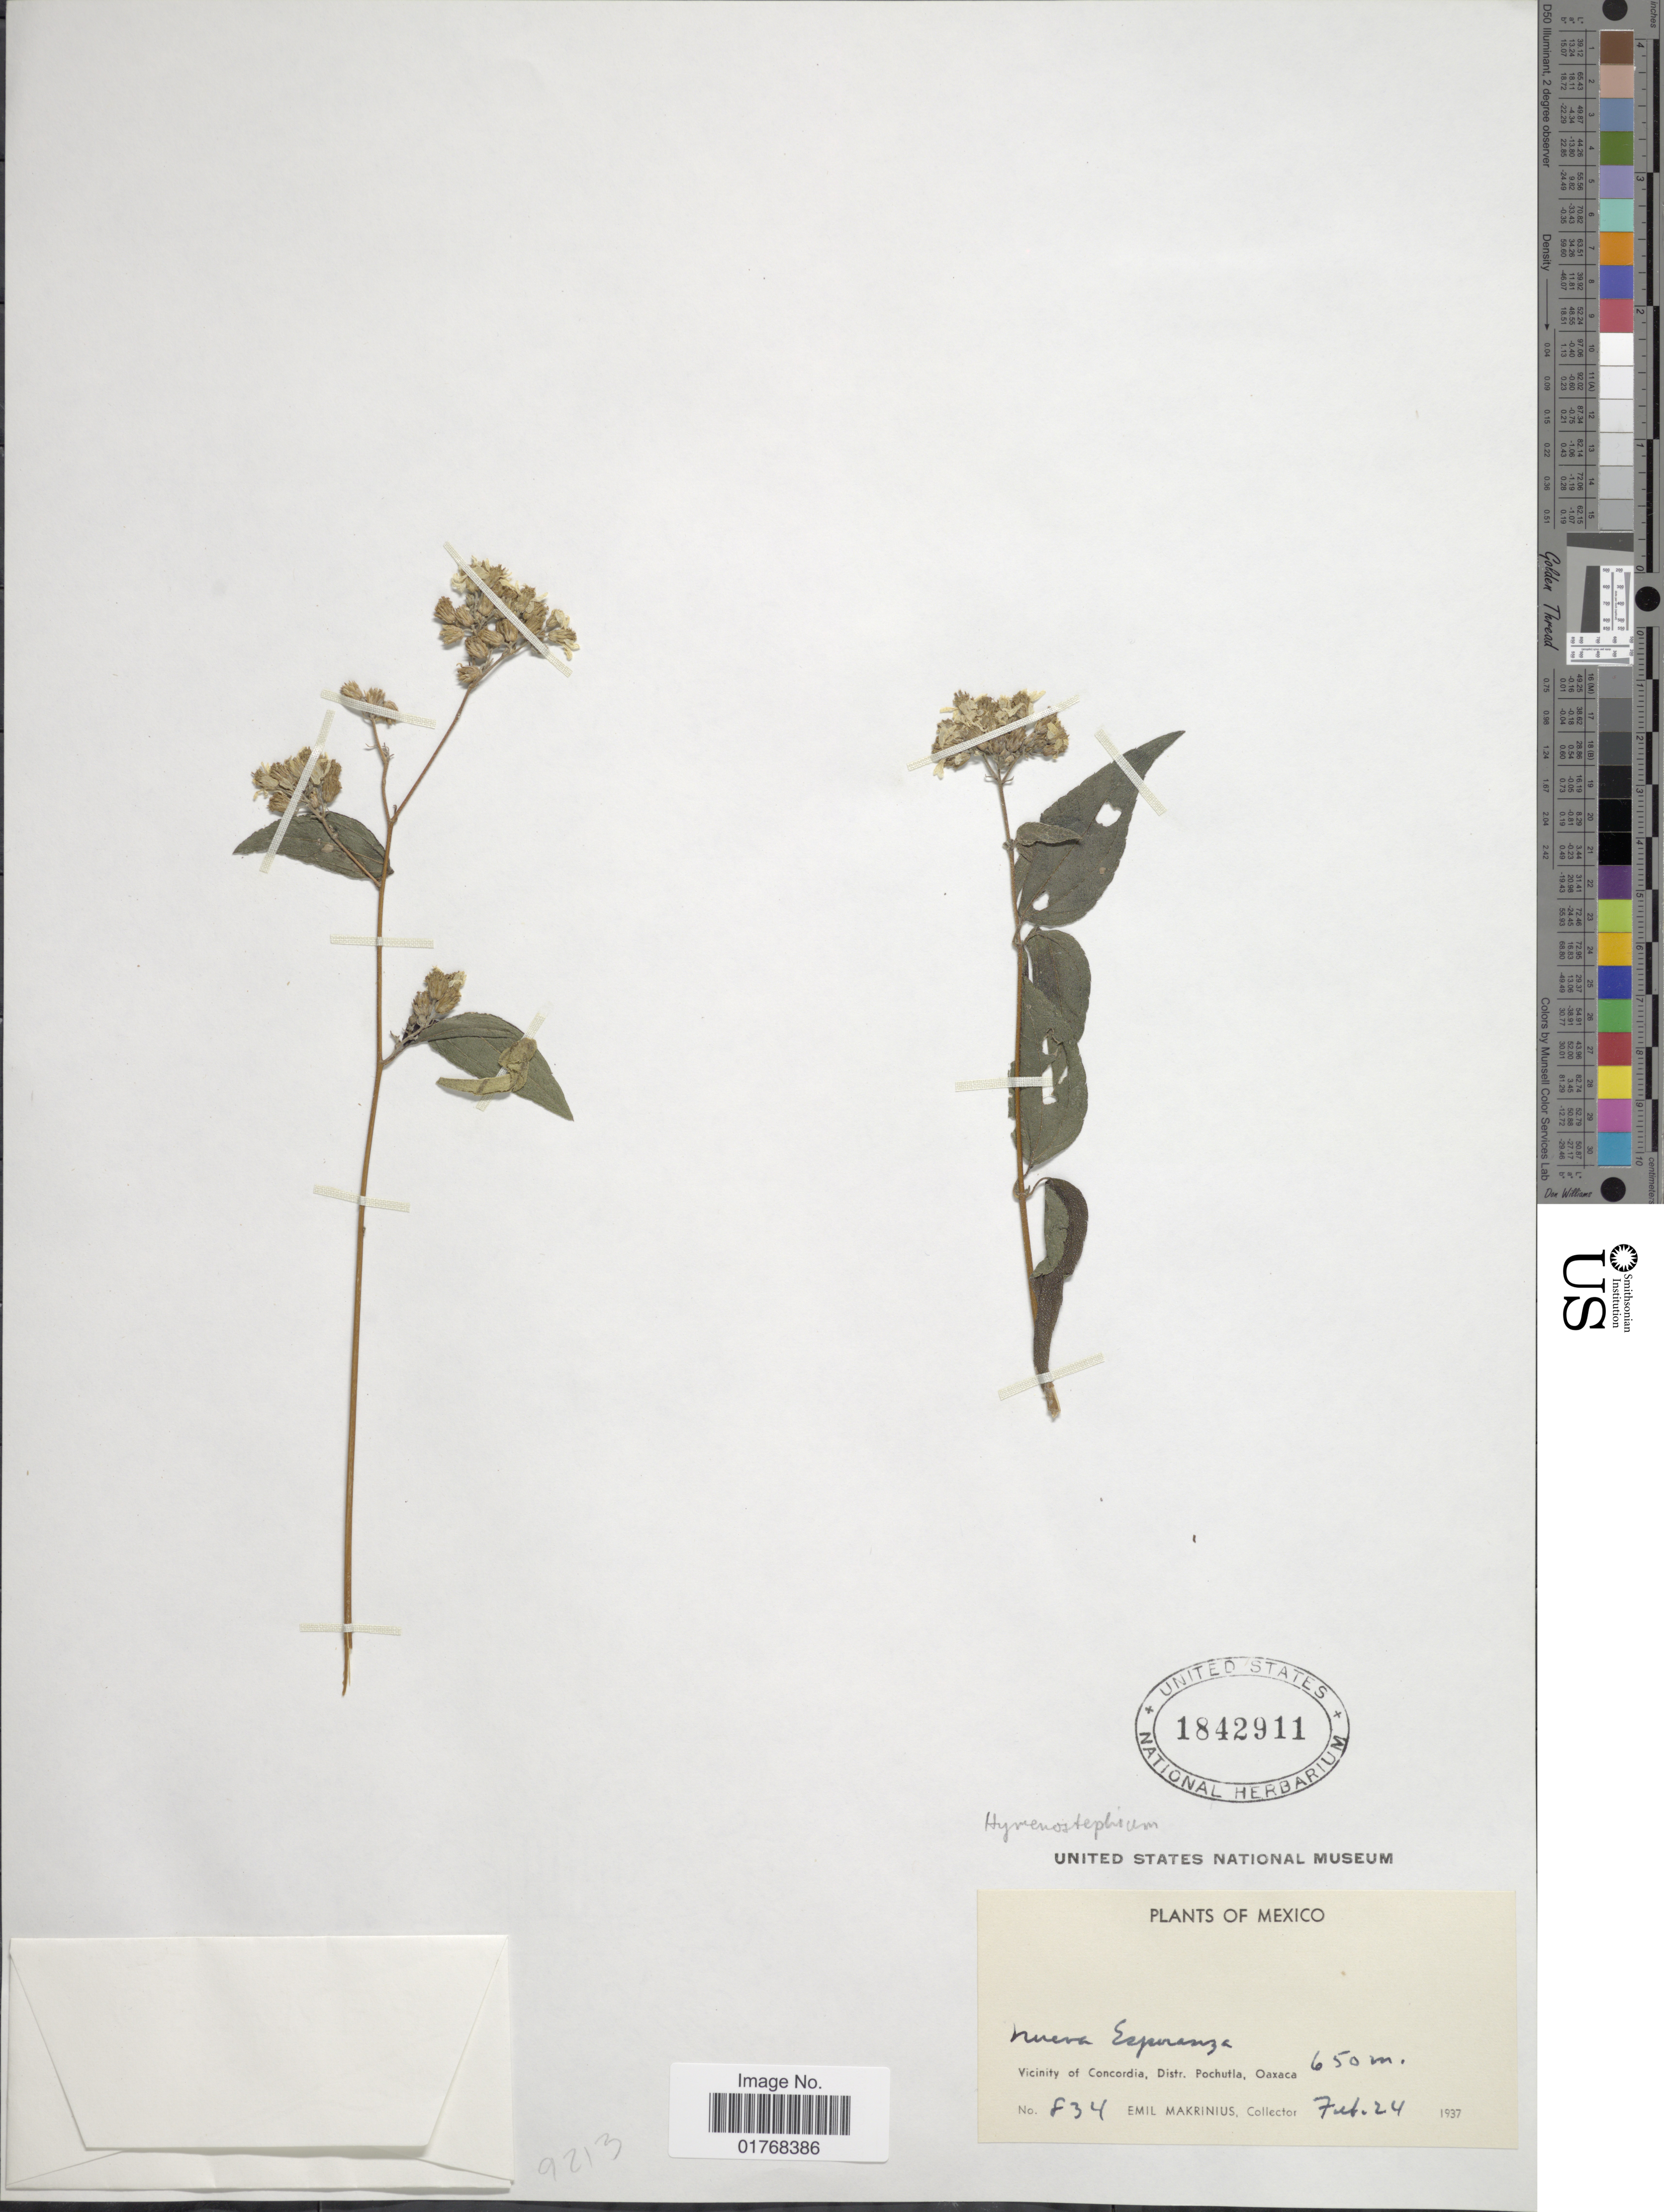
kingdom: Plantae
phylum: Tracheophyta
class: Magnoliopsida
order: Asterales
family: Asteraceae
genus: Viguiera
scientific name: Viguiera sp.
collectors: E. Makrinius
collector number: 834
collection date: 1937-02-24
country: Mexico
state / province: Oaxaca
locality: Nueva Esperanza, Vicinity of Concordia, Distr. Pochutla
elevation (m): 650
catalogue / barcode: US 1842911